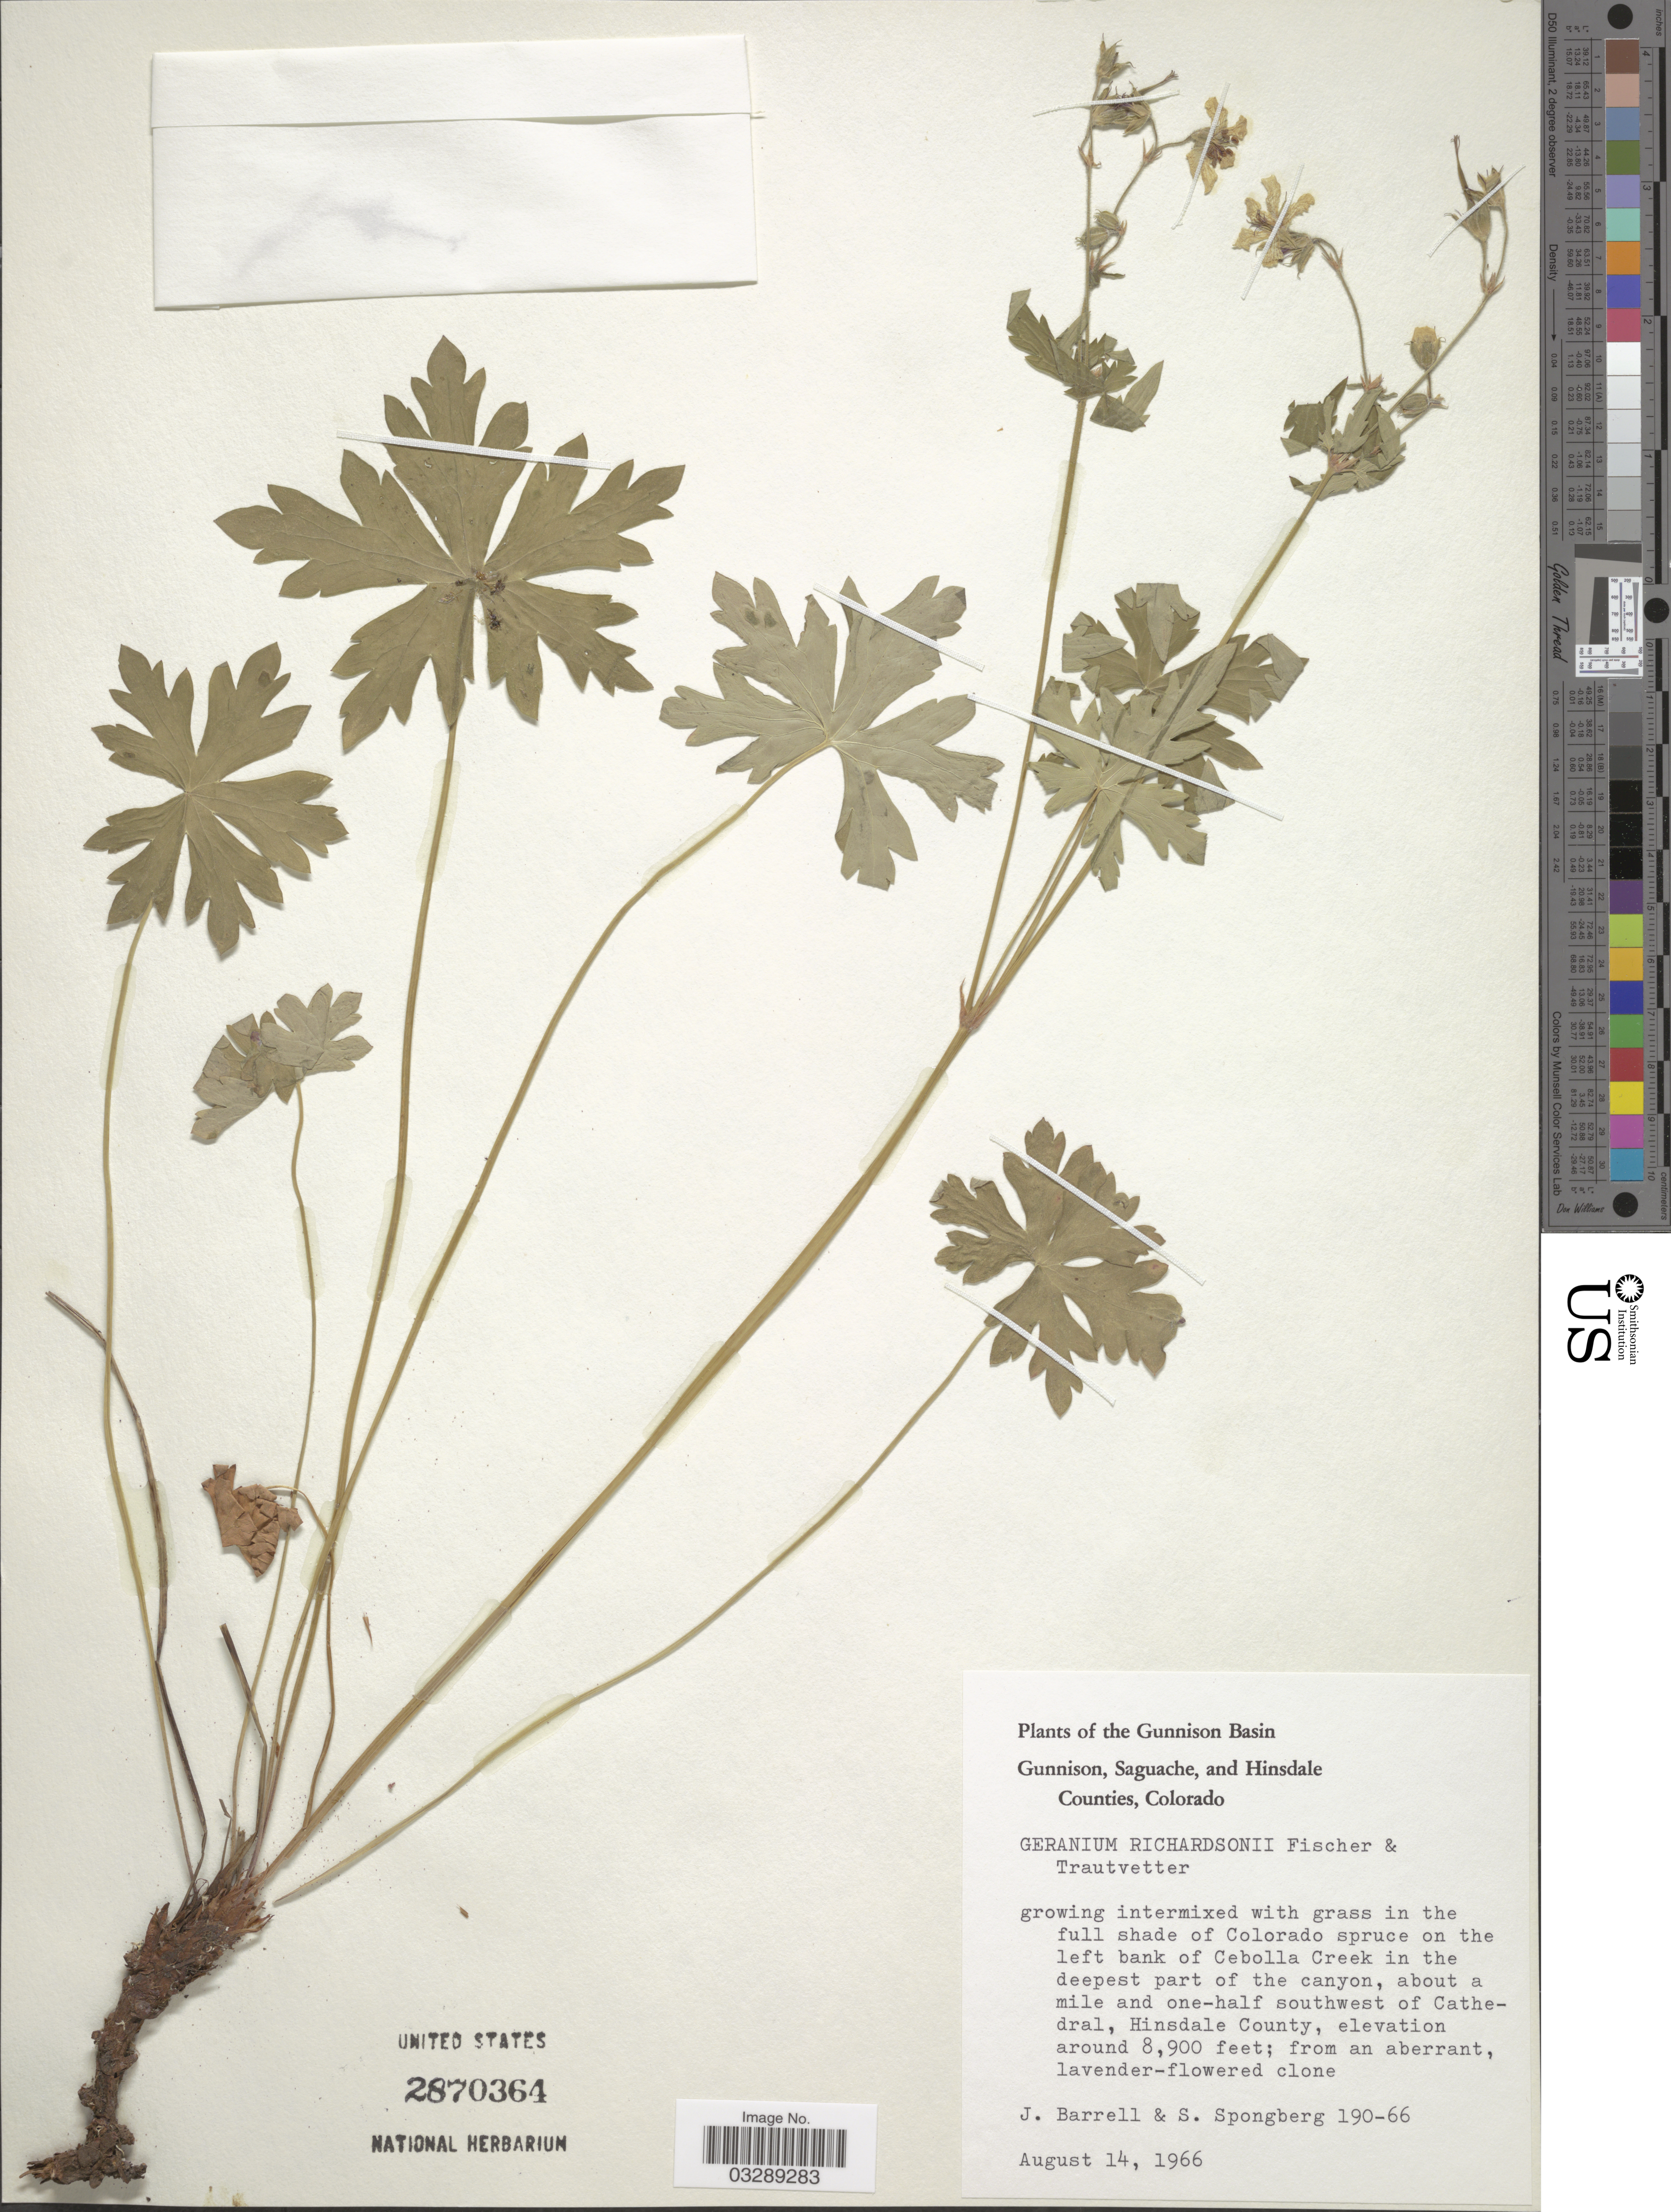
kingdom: Plantae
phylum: Tracheophyta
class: Magnoliopsida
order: Geraniales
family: Geraniaceae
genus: Geranium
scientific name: Geranium richardsonii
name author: Fisch. & Trautv.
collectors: J. Barrell & S. A.Spongberg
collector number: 190-66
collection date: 1966-08-14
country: United States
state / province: Colorado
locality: The Gunnison Basin, Gunnison, Saguache, and Hinsdale Counties, growing intermixed with grass in the full shade of Colorado Spruce on the left bank of Cebolla Creek in the deepest part of the canyon, about a mile and one-half southwest of Cathedral, Hinsdale County.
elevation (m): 2713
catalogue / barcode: US 2870364